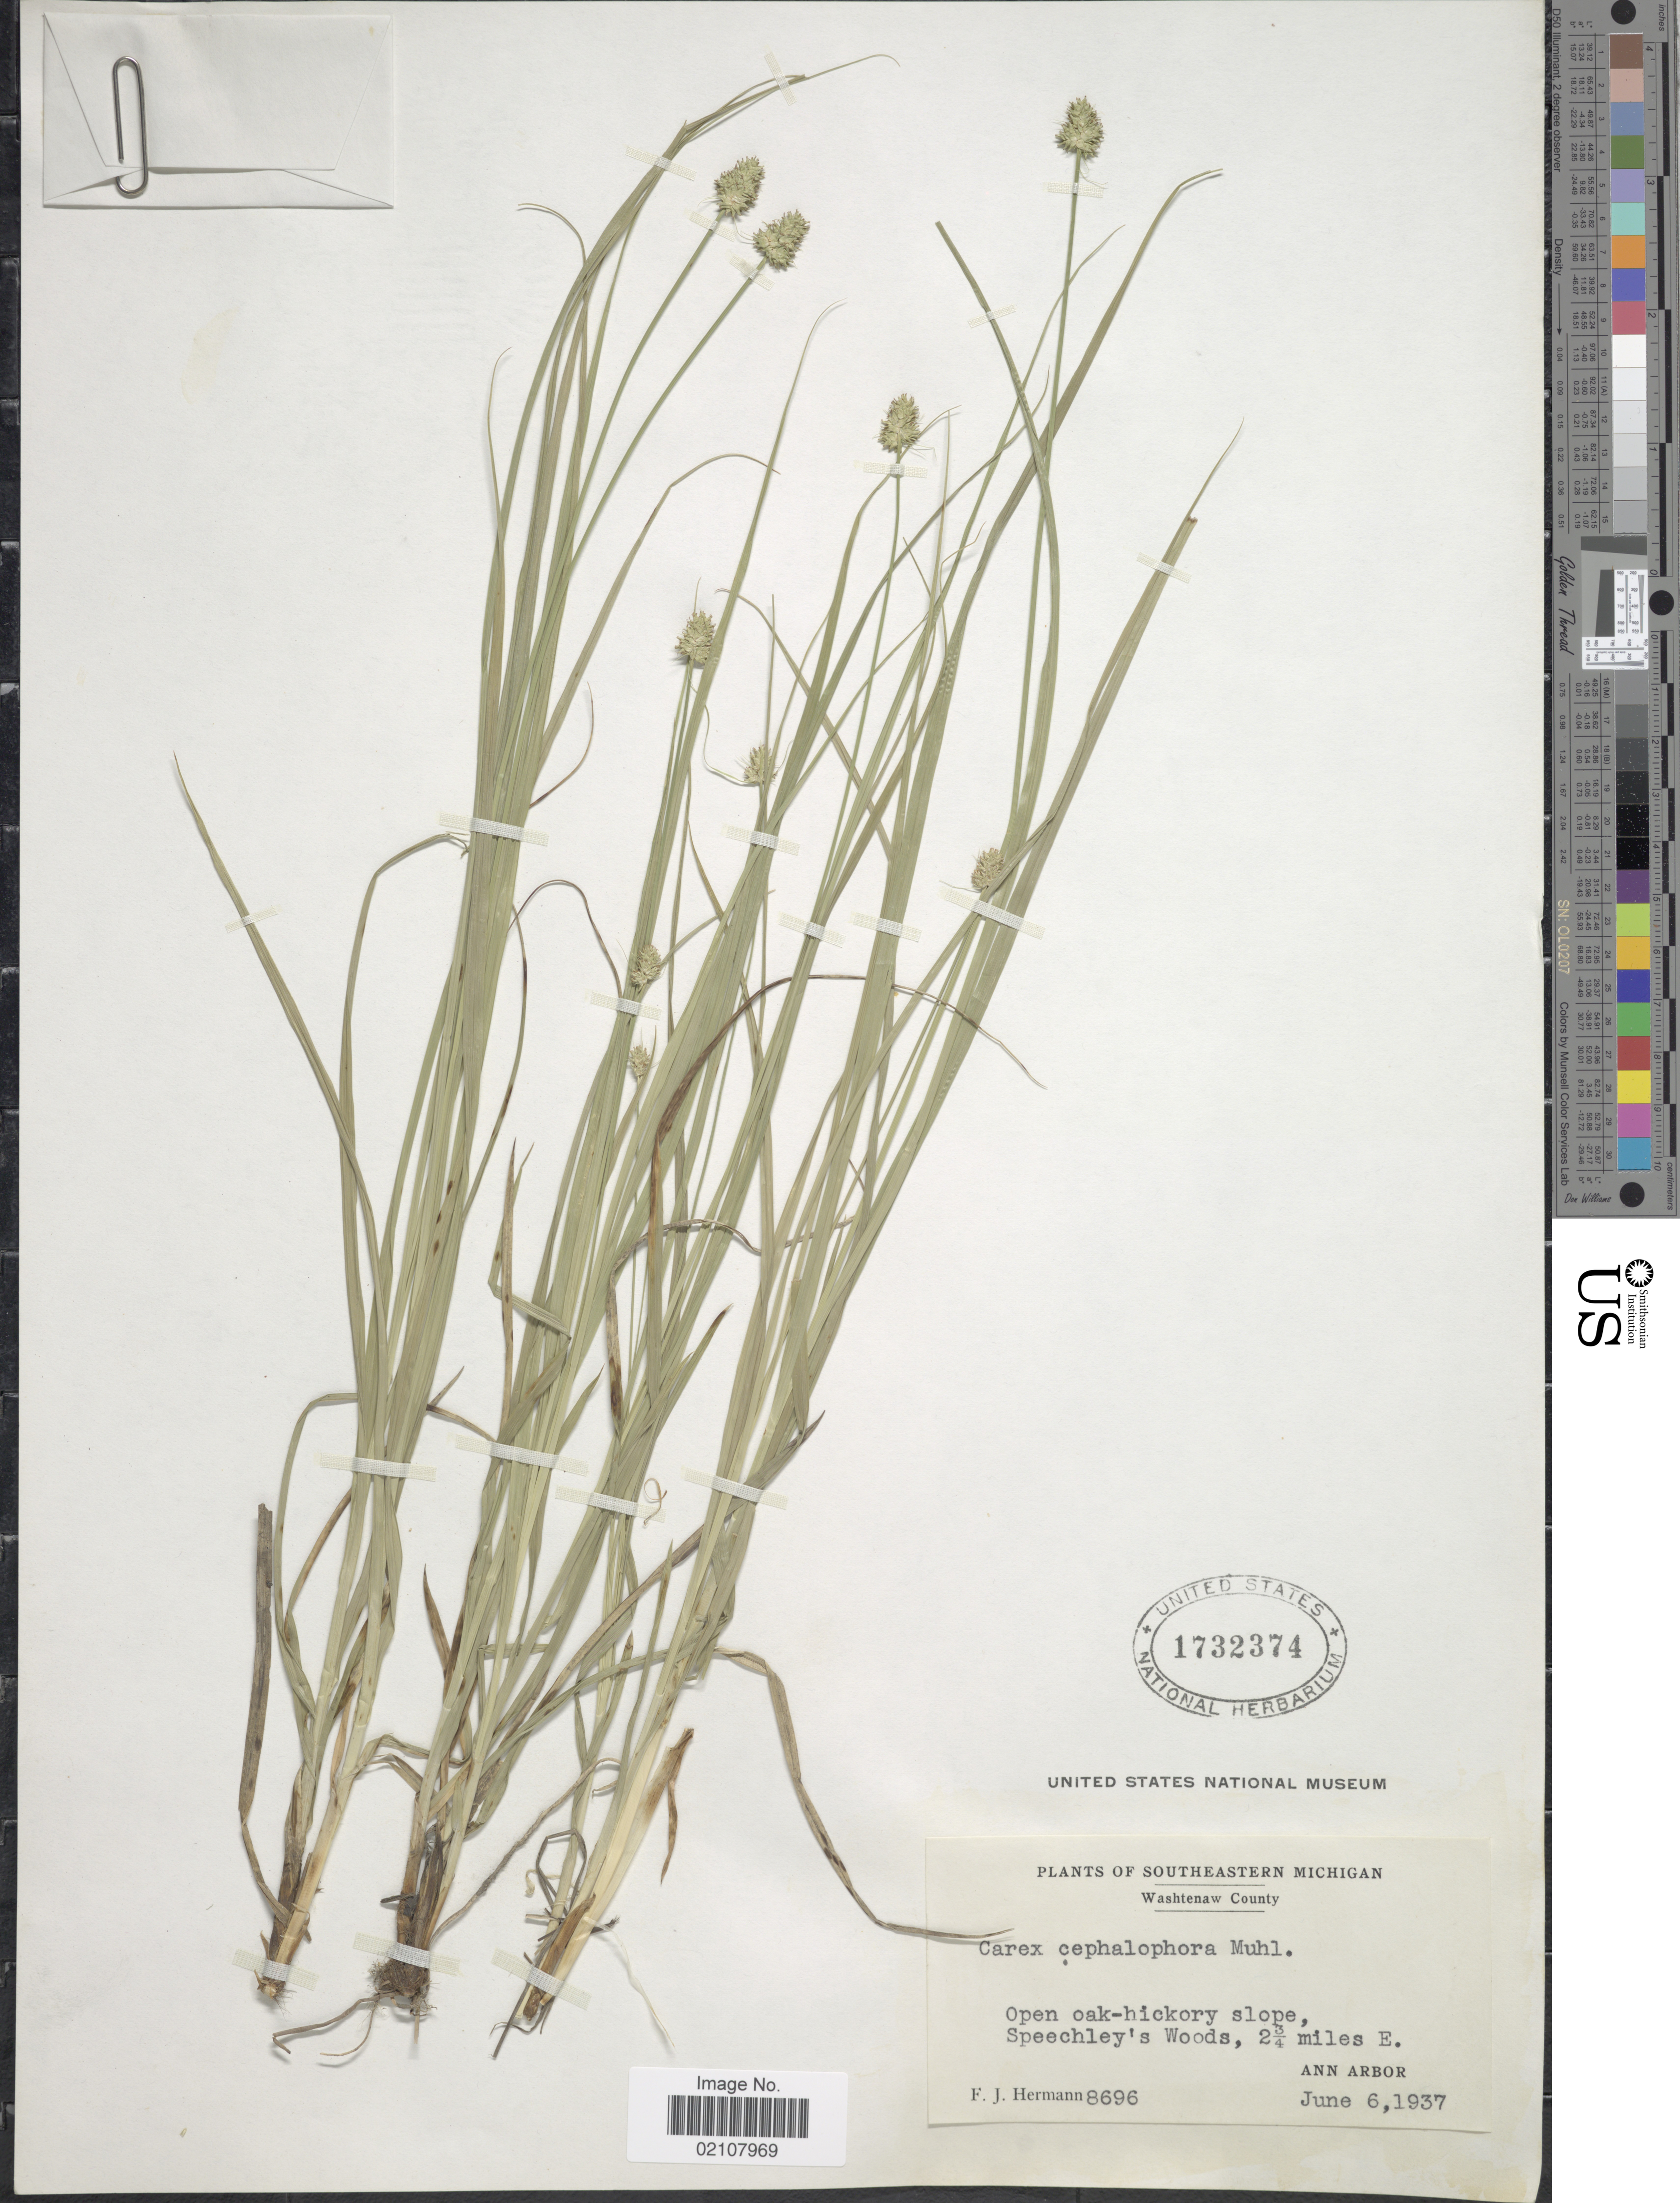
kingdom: Plantae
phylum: Tracheophyta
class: Liliopsida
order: Poales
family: Cyperaceae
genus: Carex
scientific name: Carex cephalophora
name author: Muhl. ex Willd.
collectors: F. J. Hermann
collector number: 8696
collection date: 1937-06-06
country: United States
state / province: Michigan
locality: Southeastern Michigan, Washtenaw County, Open oak-hickory slope, Speechley's Woods, 2 3/4 miles E Ann Arbor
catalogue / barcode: US 1732374